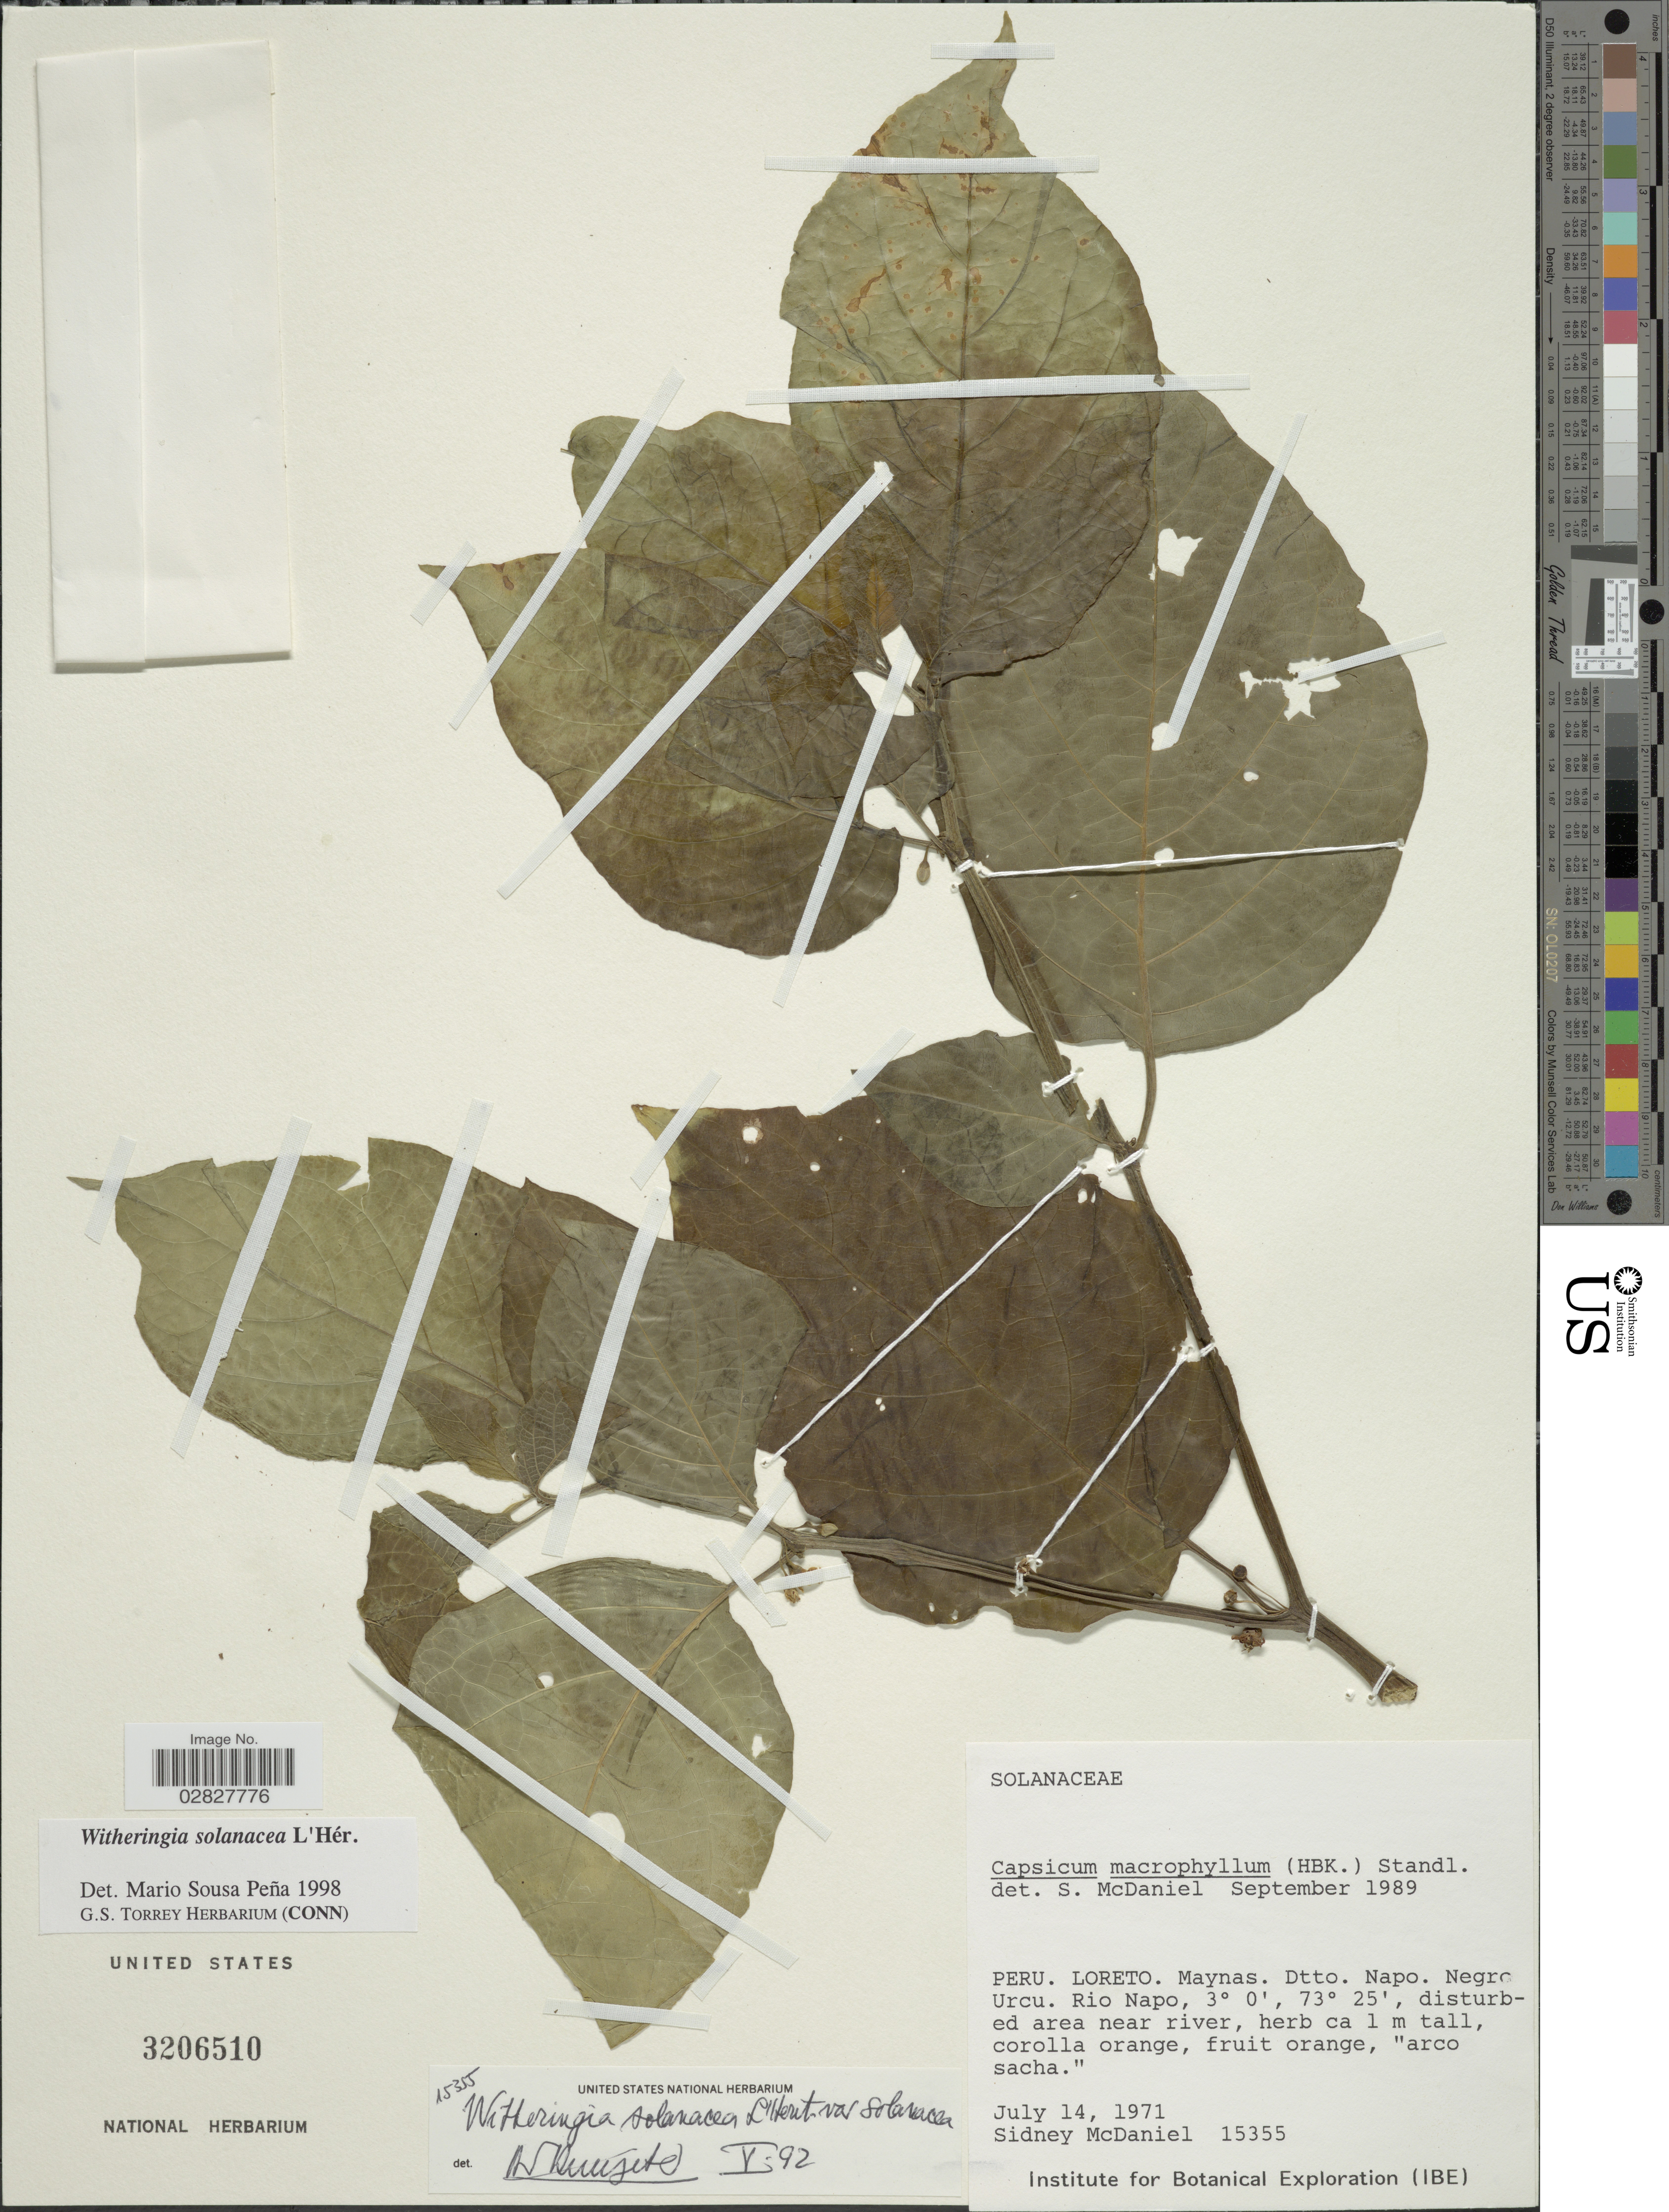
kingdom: Plantae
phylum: Tracheophyta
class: Magnoliopsida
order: Solanales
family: Solanaceae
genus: Witheringia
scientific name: Witheringia solanacea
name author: L'Hér.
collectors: S. McDaniel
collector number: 15355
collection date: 1971-07-14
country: Peru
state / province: Loreto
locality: Maynas. Dtto. Napo. Negro Urcu. Rio Napo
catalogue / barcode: US 3206510